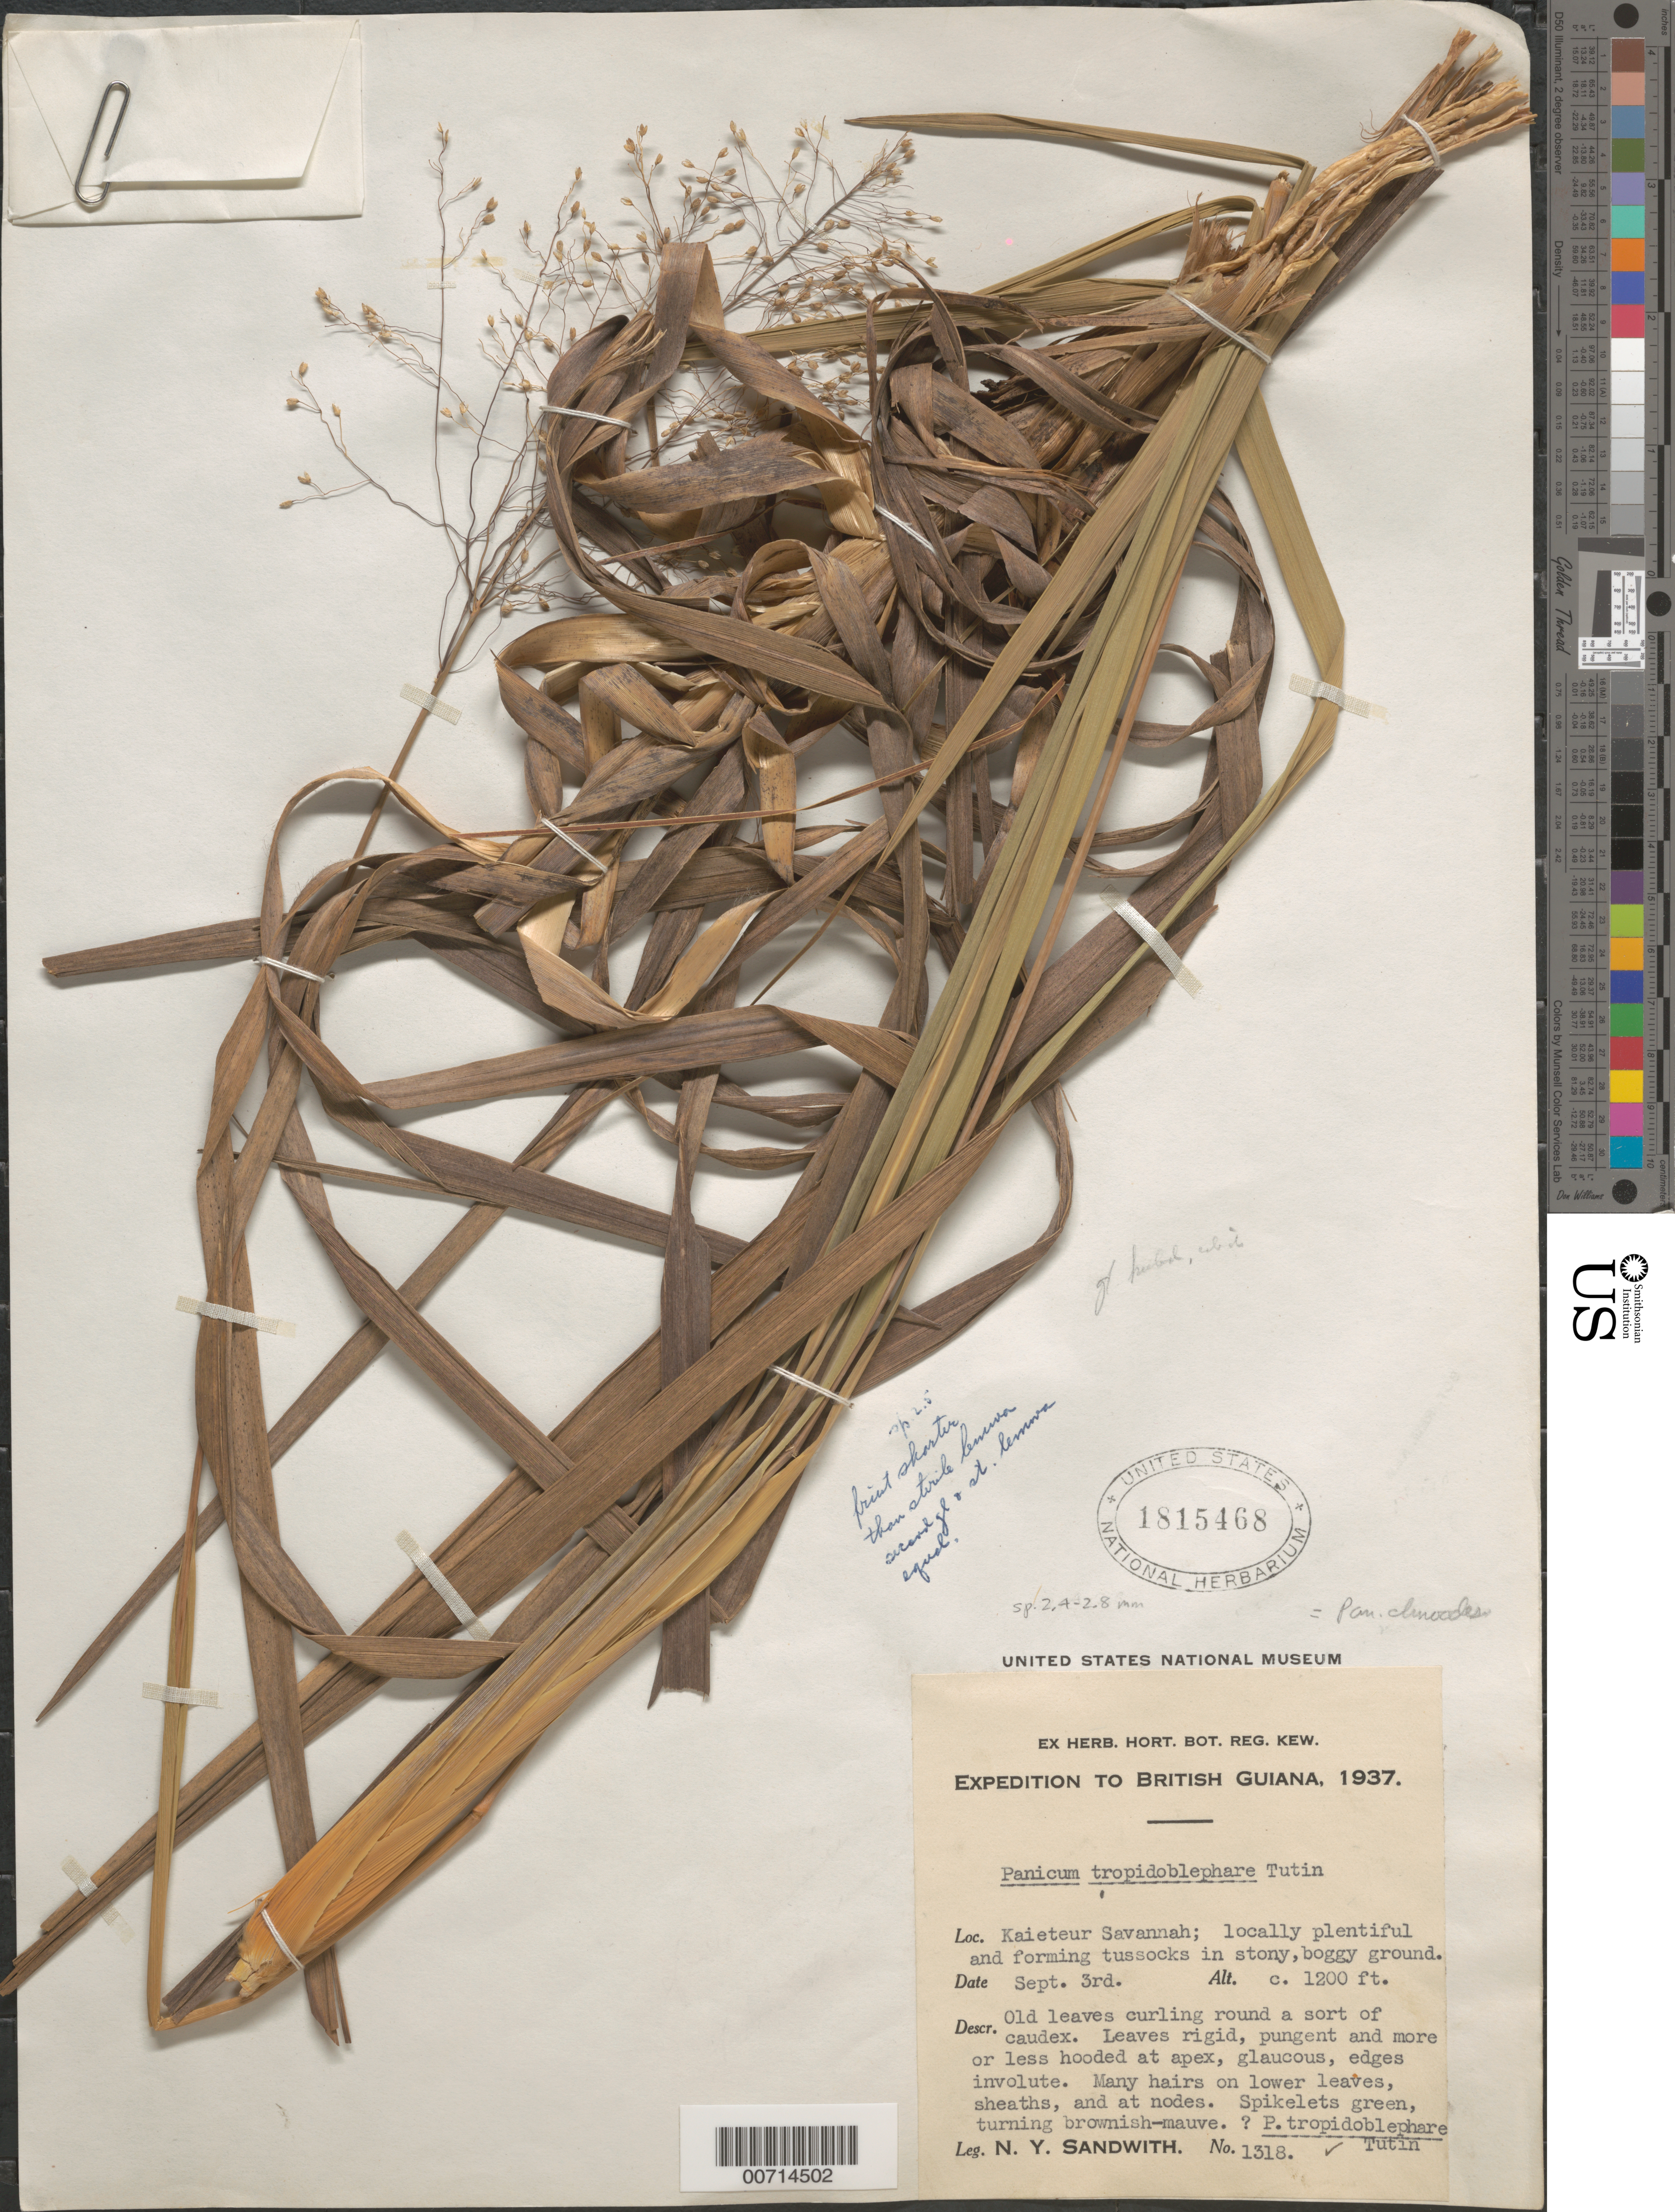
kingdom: Plantae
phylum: Tracheophyta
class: Liliopsida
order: Poales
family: Poaceae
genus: Panicum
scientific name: Panicum chnoodes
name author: Trin.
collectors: N. Y. Sandwith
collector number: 1318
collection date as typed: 3-Sep-37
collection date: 1937-09-03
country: Guyana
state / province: Potaro-Siparuni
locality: Kaieteur Savanna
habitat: Forming tussocks in stony, boggy ground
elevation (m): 366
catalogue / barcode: US 1815468